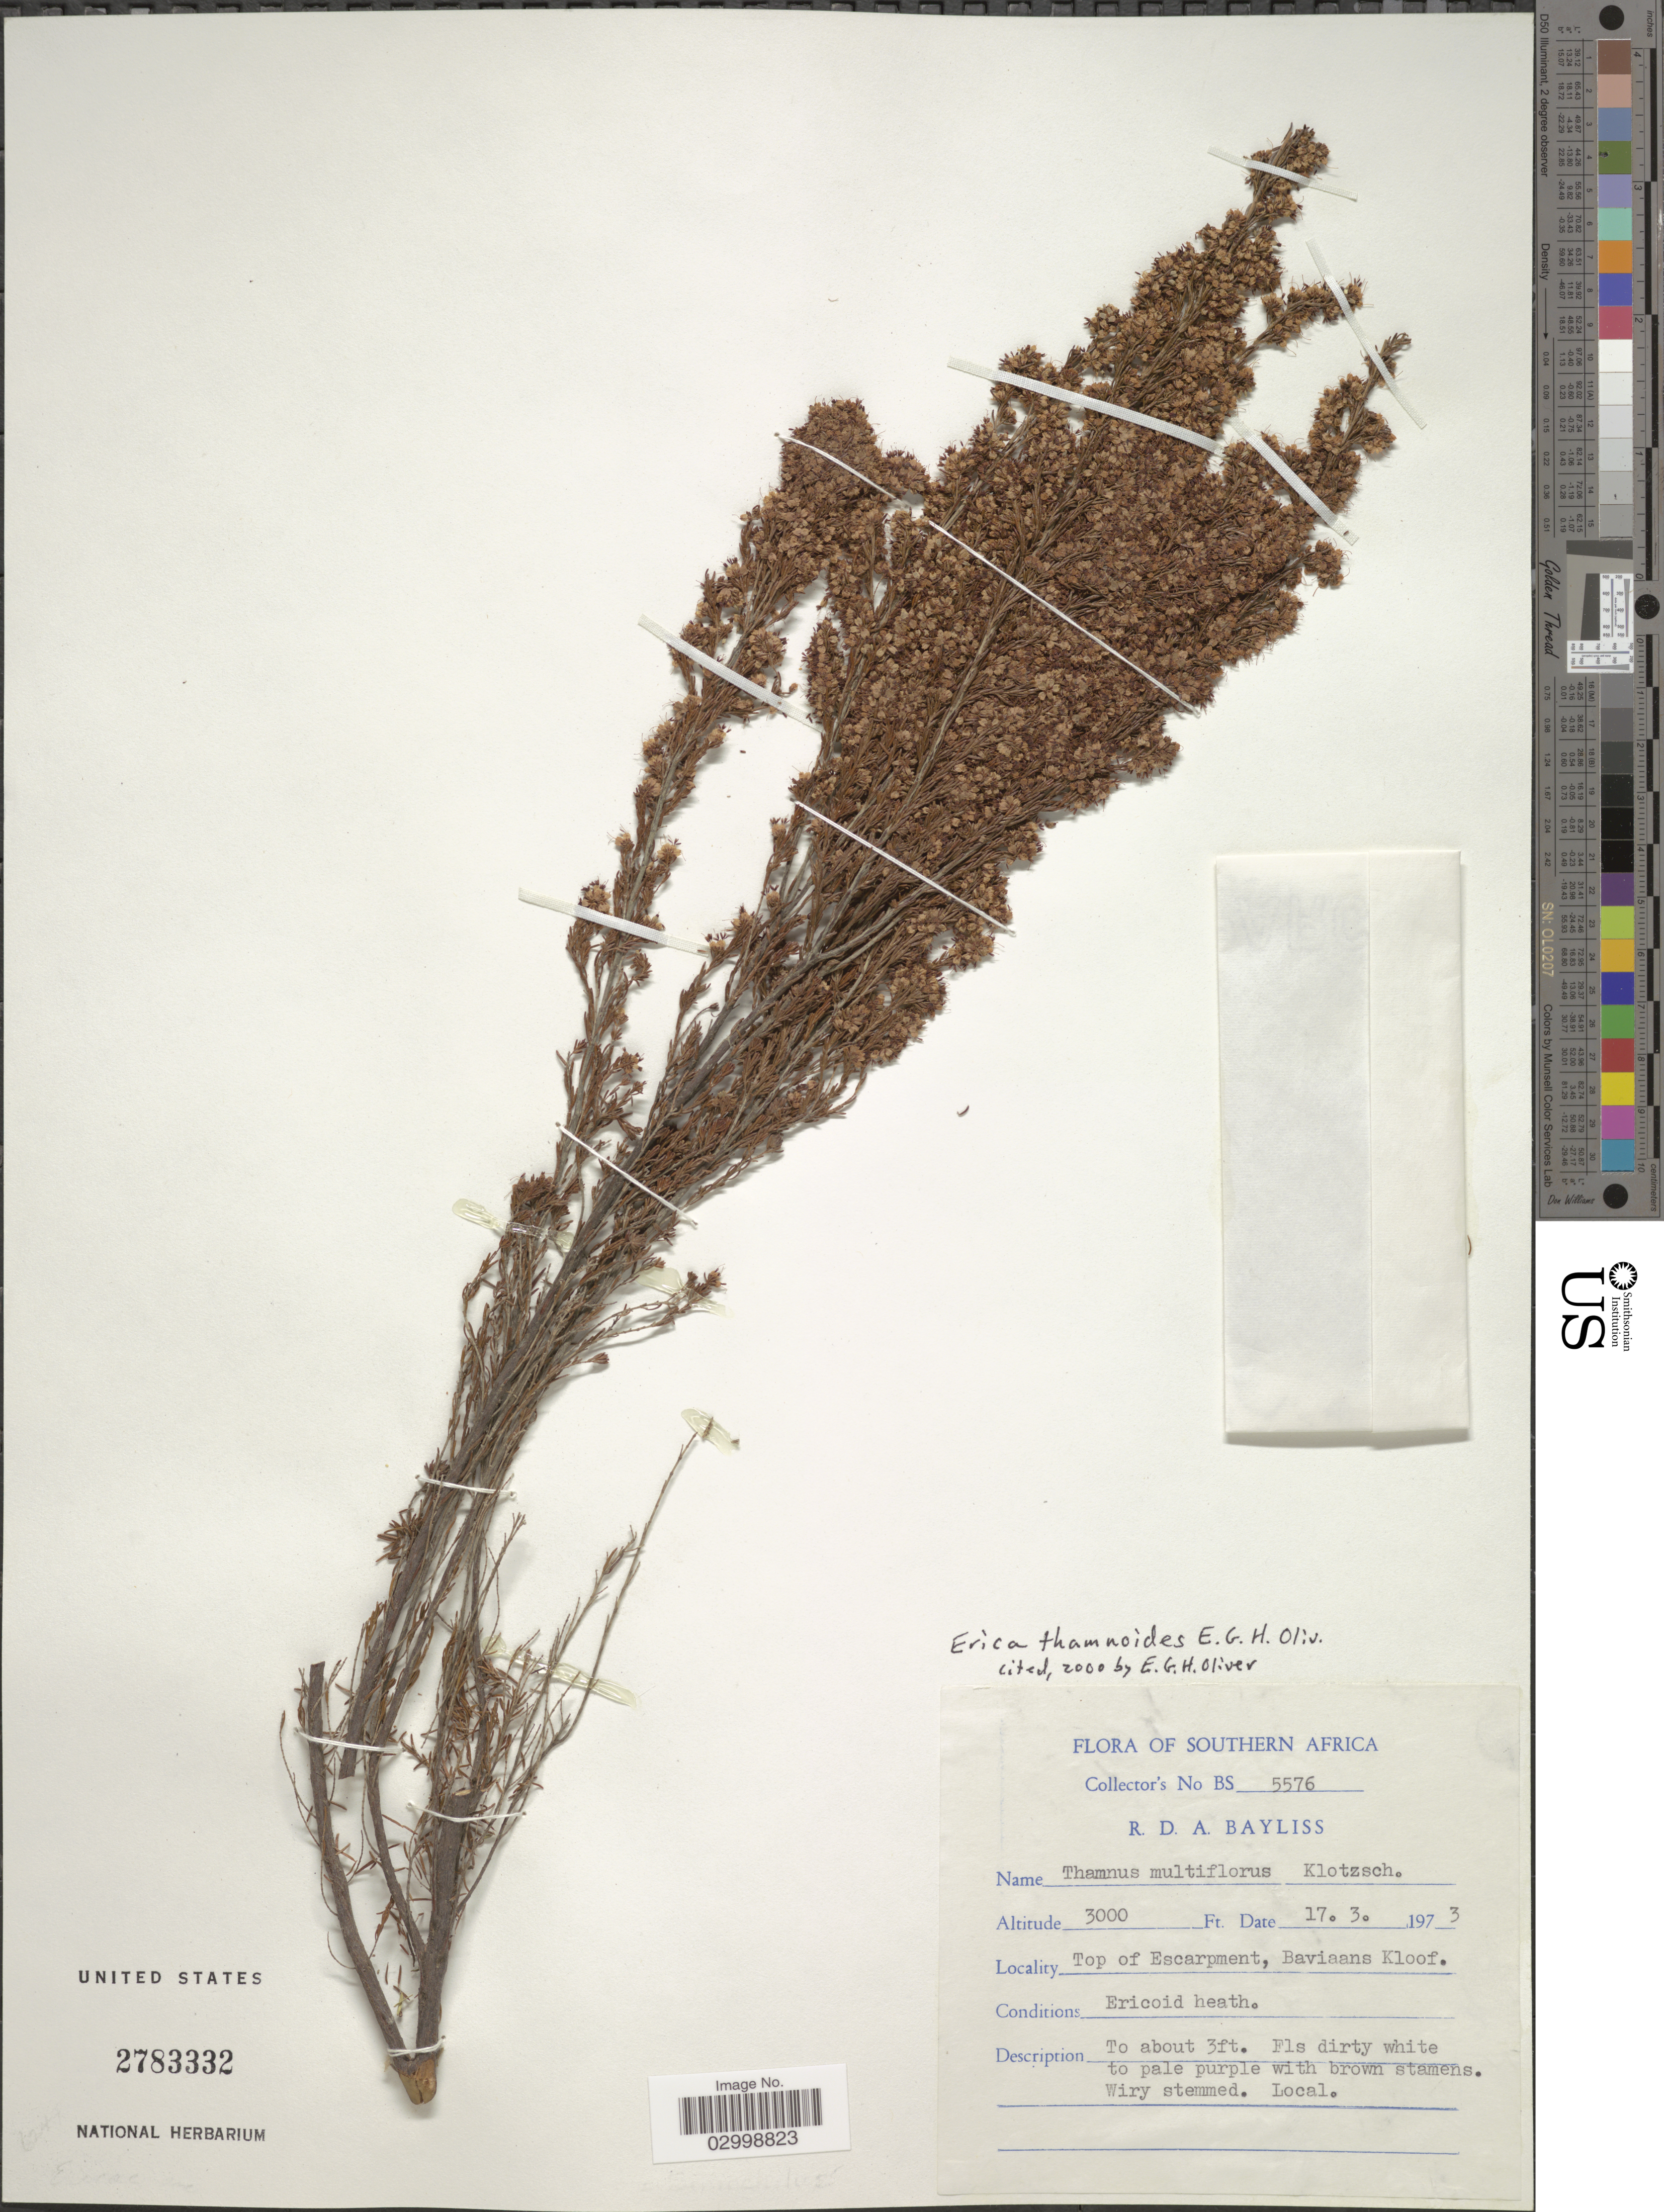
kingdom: Plantae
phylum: Tracheophyta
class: Magnoliopsida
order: Ericales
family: Ericaceae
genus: Erica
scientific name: Erica thamnoides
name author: E.G.H. Oliv.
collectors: R. Bayliss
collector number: BS 5576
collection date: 1973-03-17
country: South Africa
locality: Southern Africa. Top of Escarpment, Baviaans Kloof.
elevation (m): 914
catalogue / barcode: US 2783332